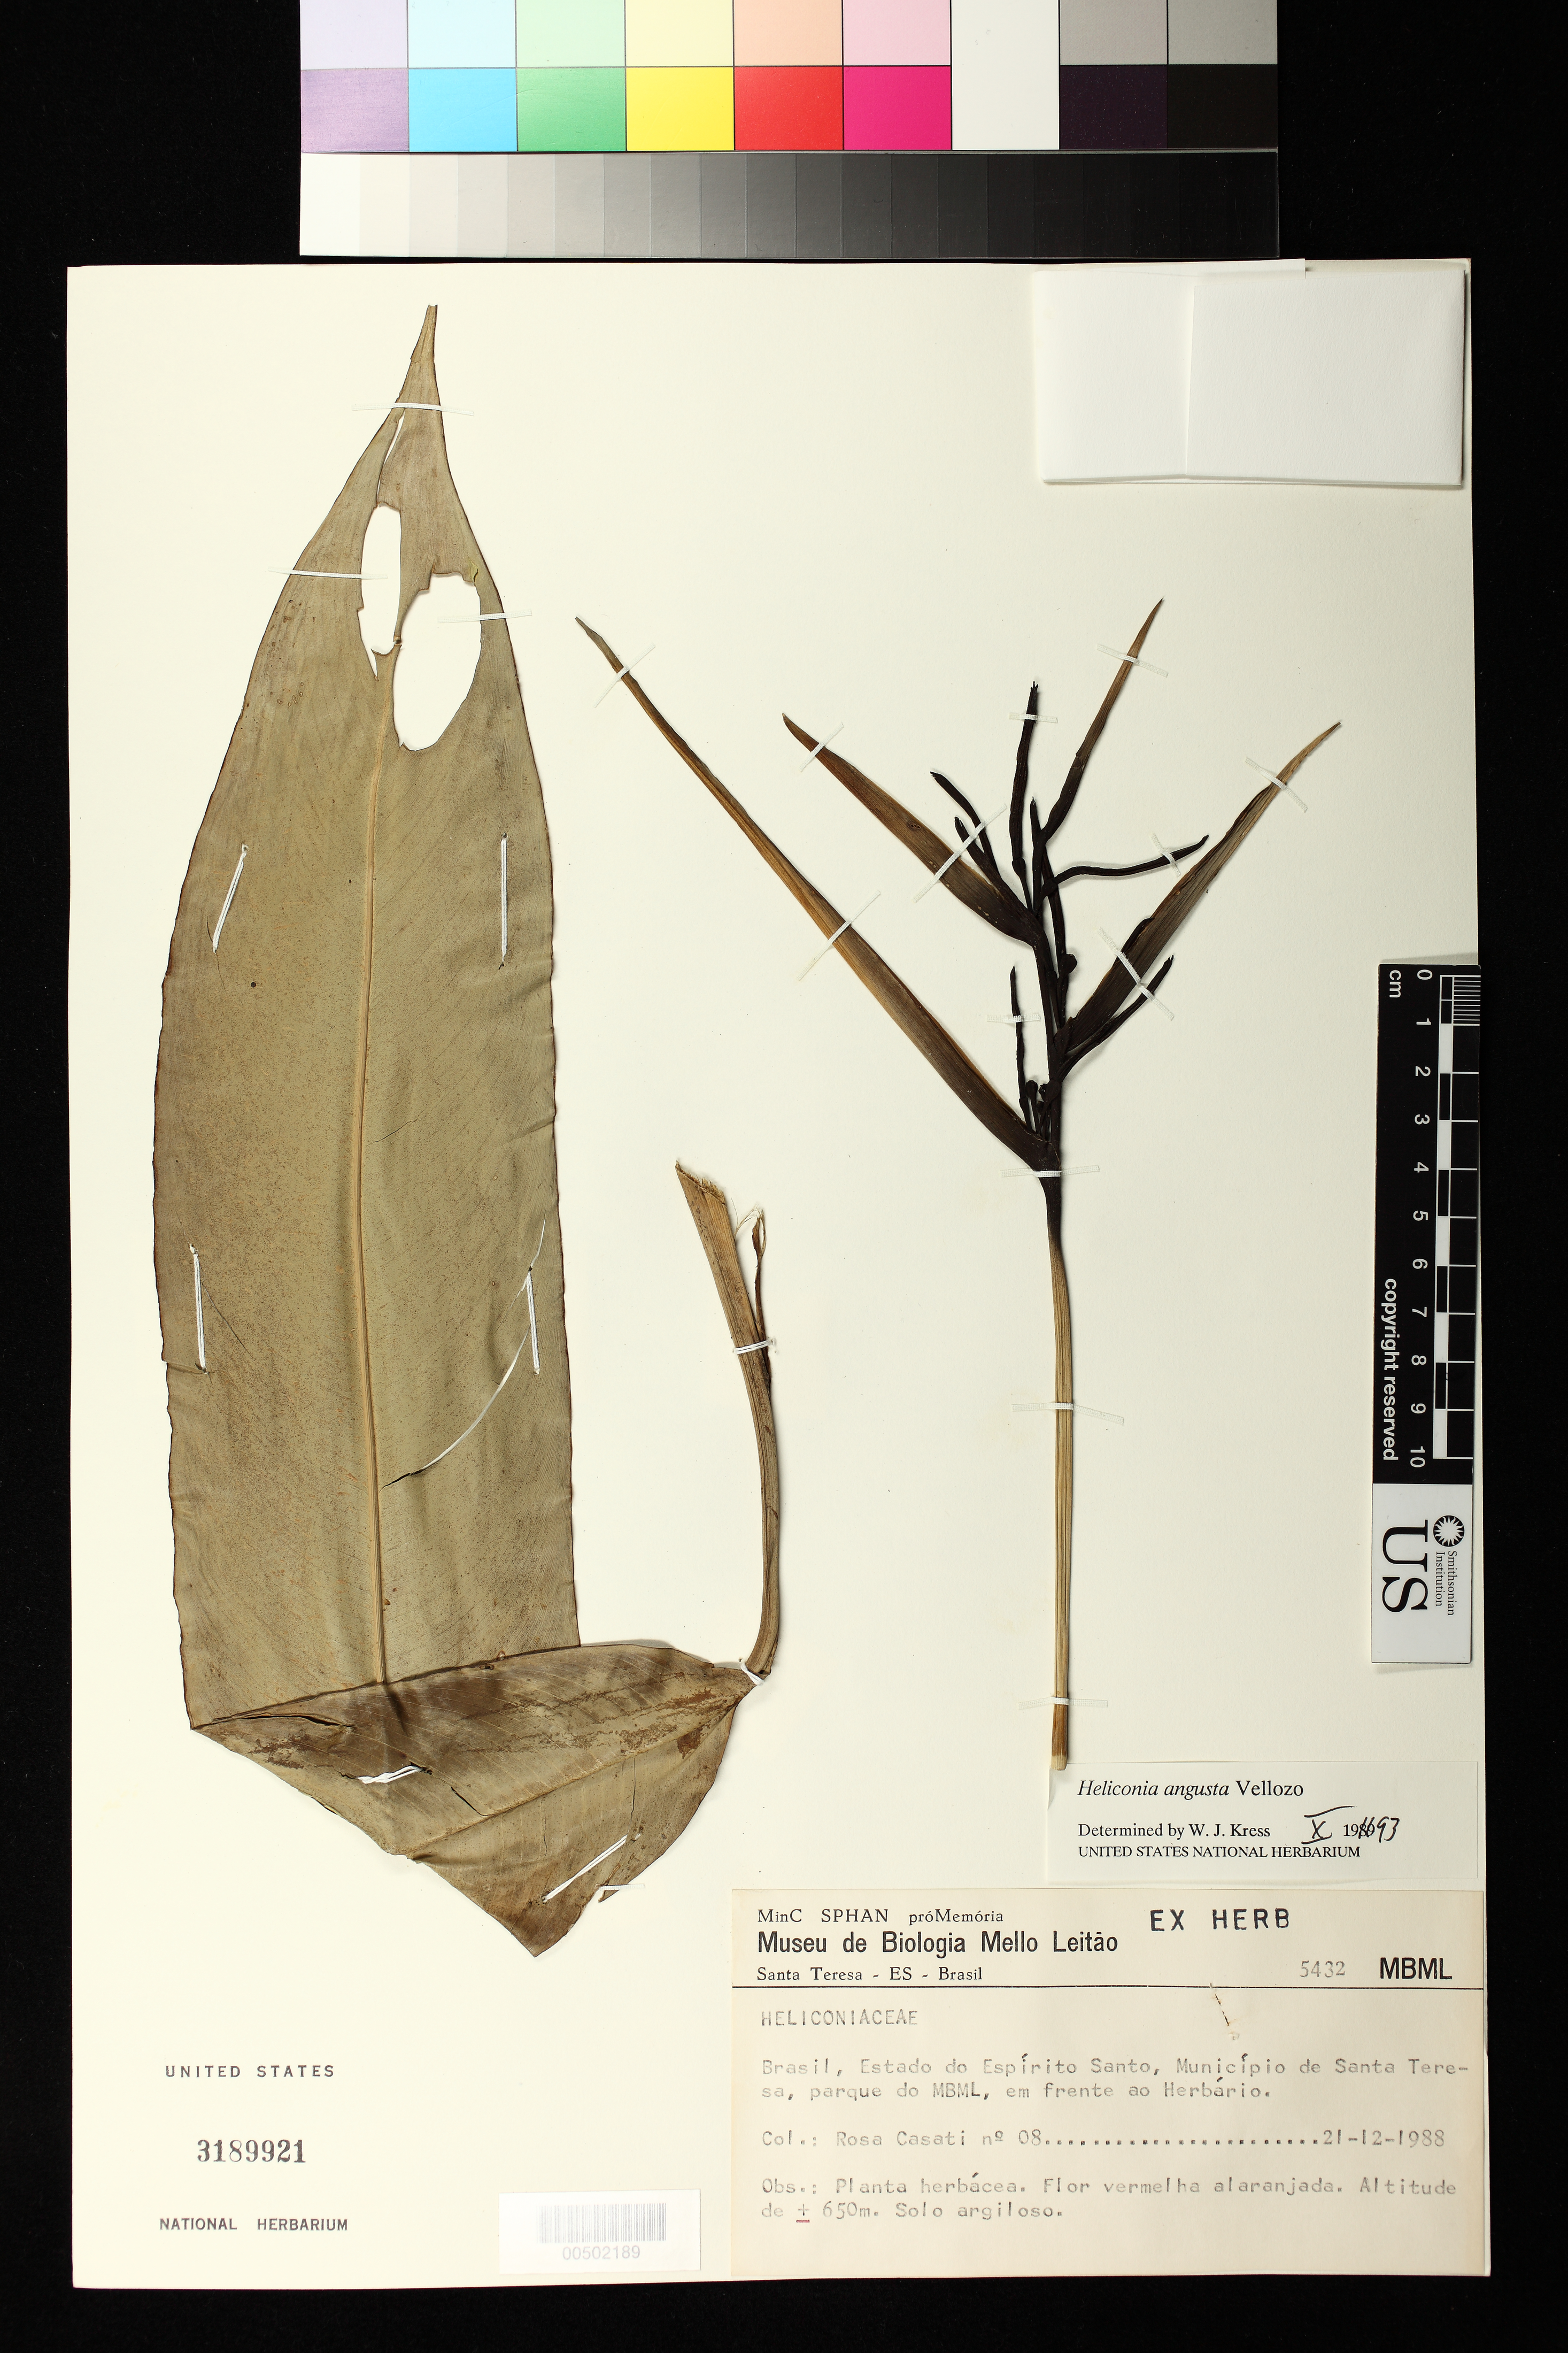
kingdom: Plantae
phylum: Tracheophyta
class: Liliopsida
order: Zingiberales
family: Heliconiaceae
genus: Heliconia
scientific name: Heliconia angusta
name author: Vell.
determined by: Kress, W. J., (US), Smithsonian Institution - National Museum of Natural History (UNITED STATES)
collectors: R. Casati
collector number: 8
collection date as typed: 21 Dec 1988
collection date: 1988-12-21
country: Brazil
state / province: Espírito Santo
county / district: Santa Teresa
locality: Parque do mbml, em frente ao herbario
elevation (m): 650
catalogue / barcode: US 3189921